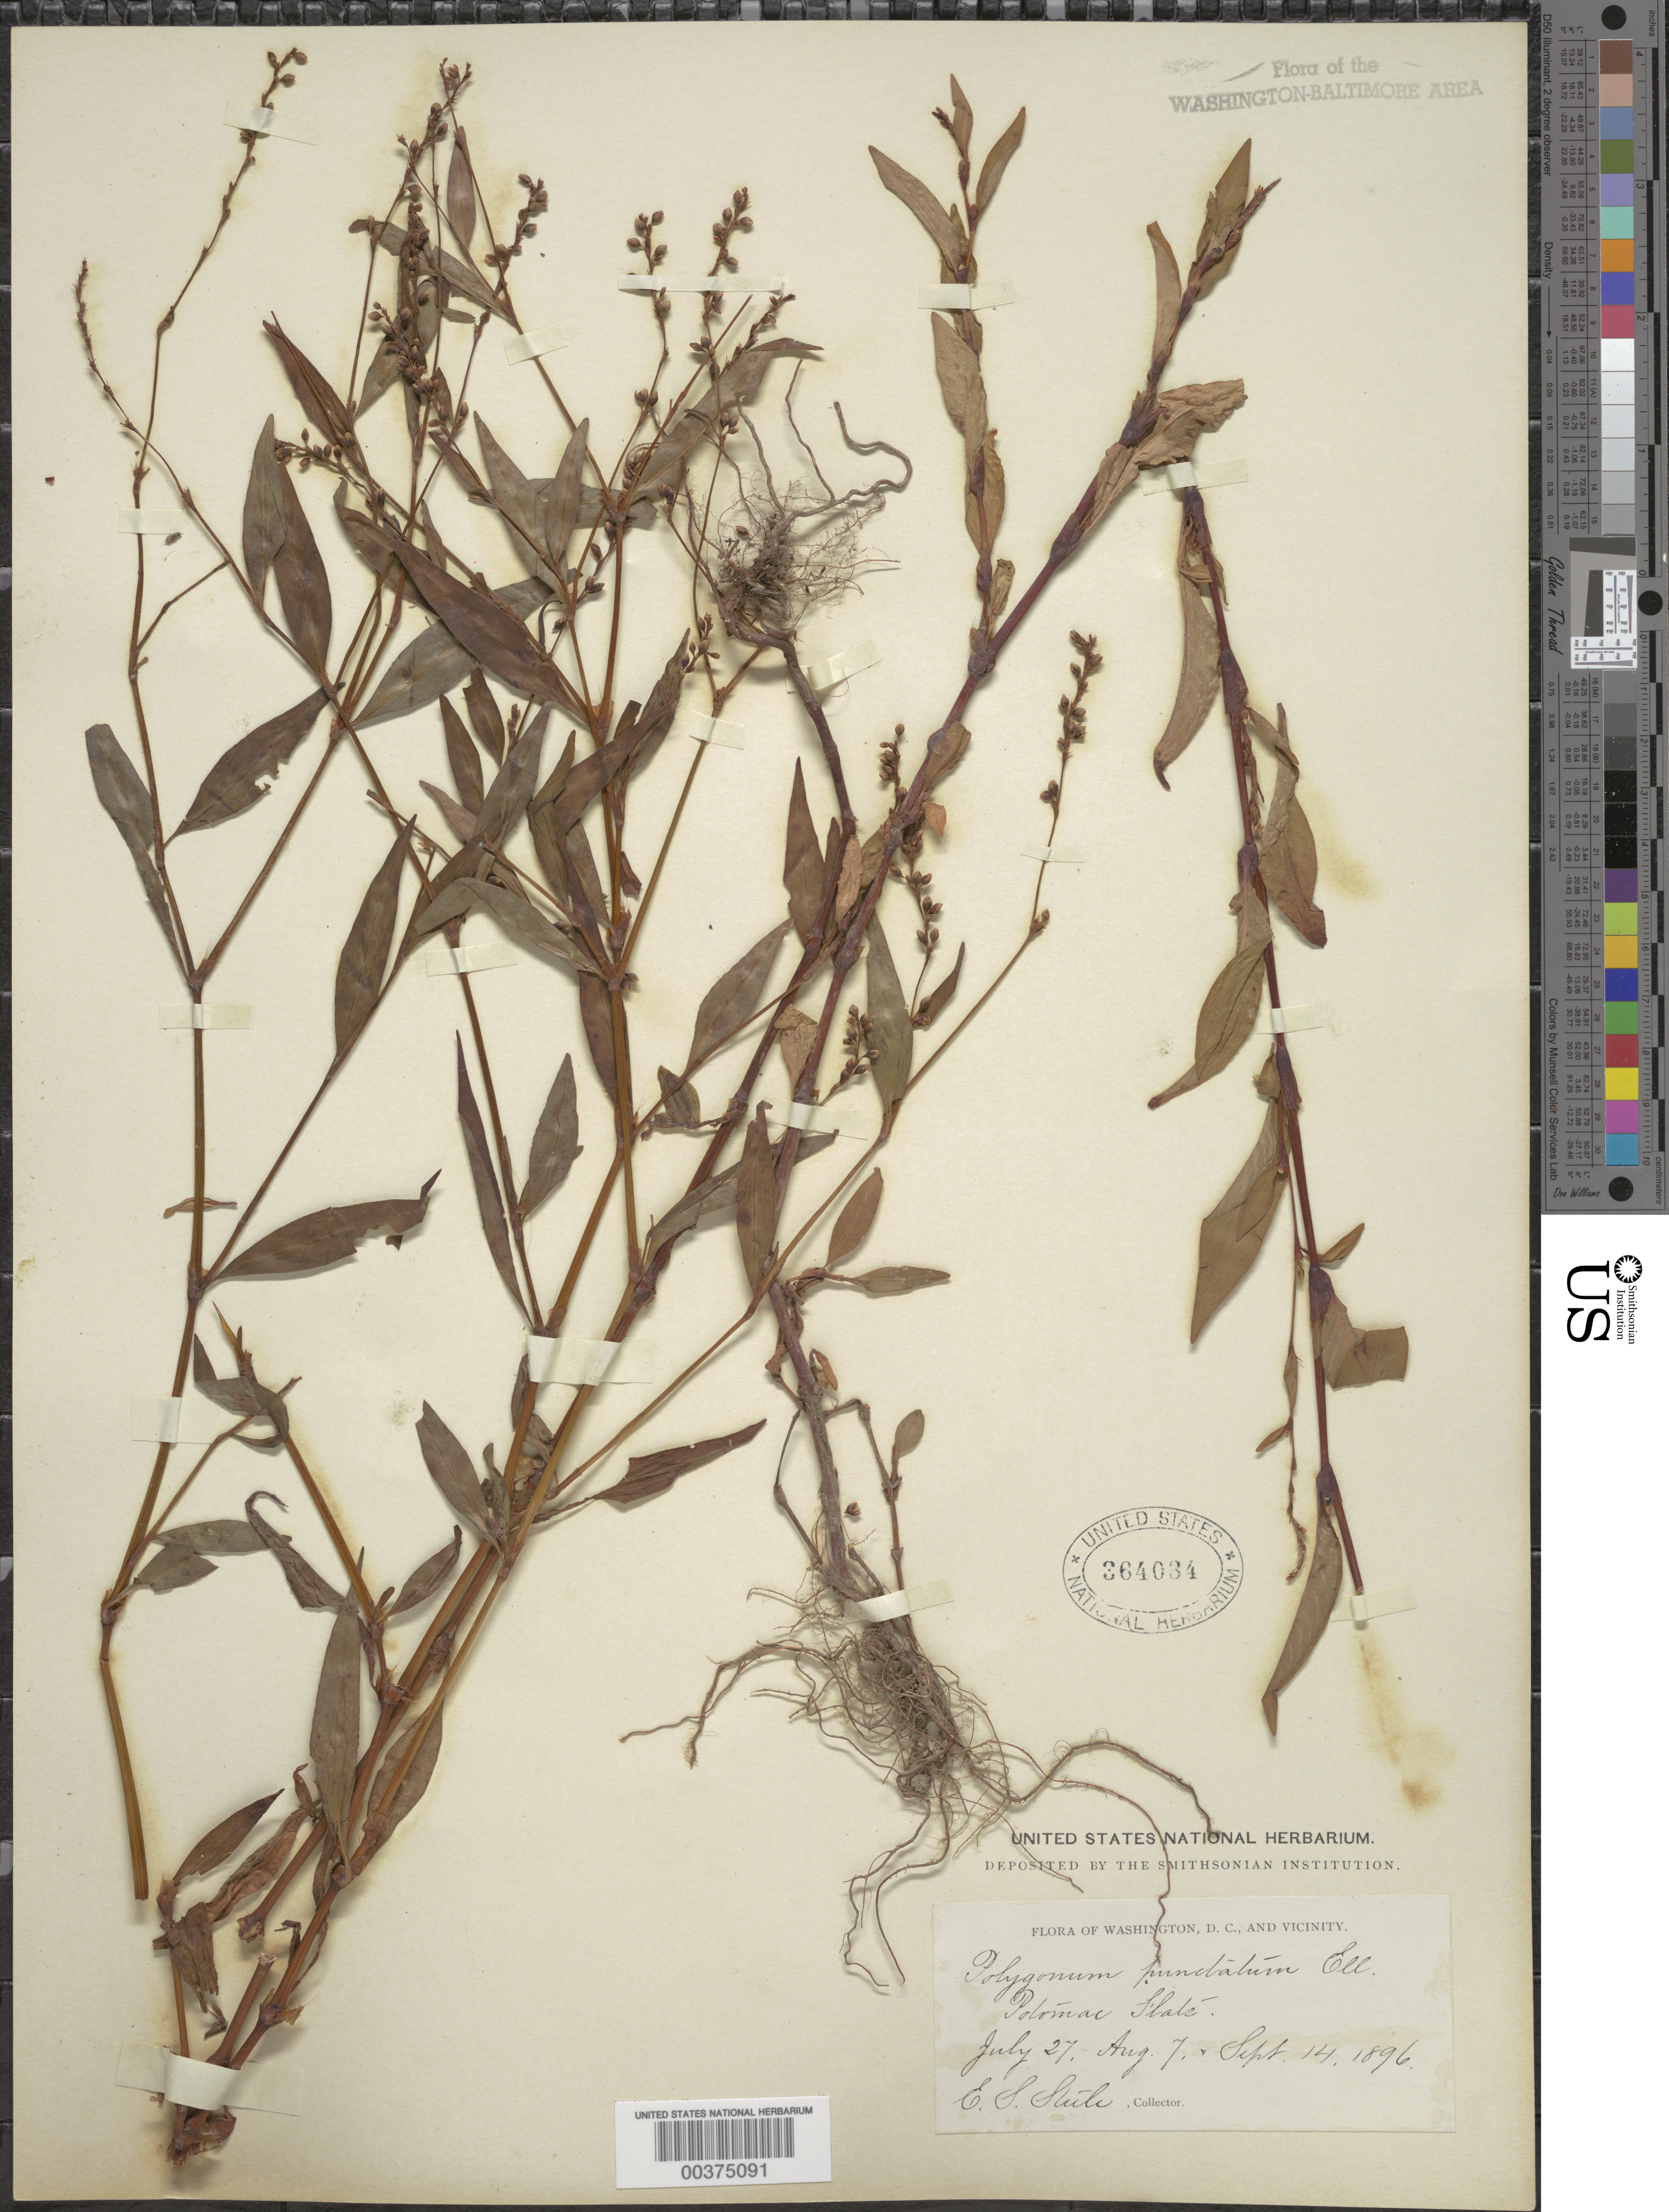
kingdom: Plantae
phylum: Tracheophyta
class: Magnoliopsida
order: Caryophyllales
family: Polygonaceae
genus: Persicaria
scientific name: Persicaria hydropiperoides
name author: (Michx.) Small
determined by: Atha, D. E.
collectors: E. Steele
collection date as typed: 27 Jul 1896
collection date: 1896-07-27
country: United States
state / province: District of Columbia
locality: Potomac Flats C. and O. Canal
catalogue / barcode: US 364034